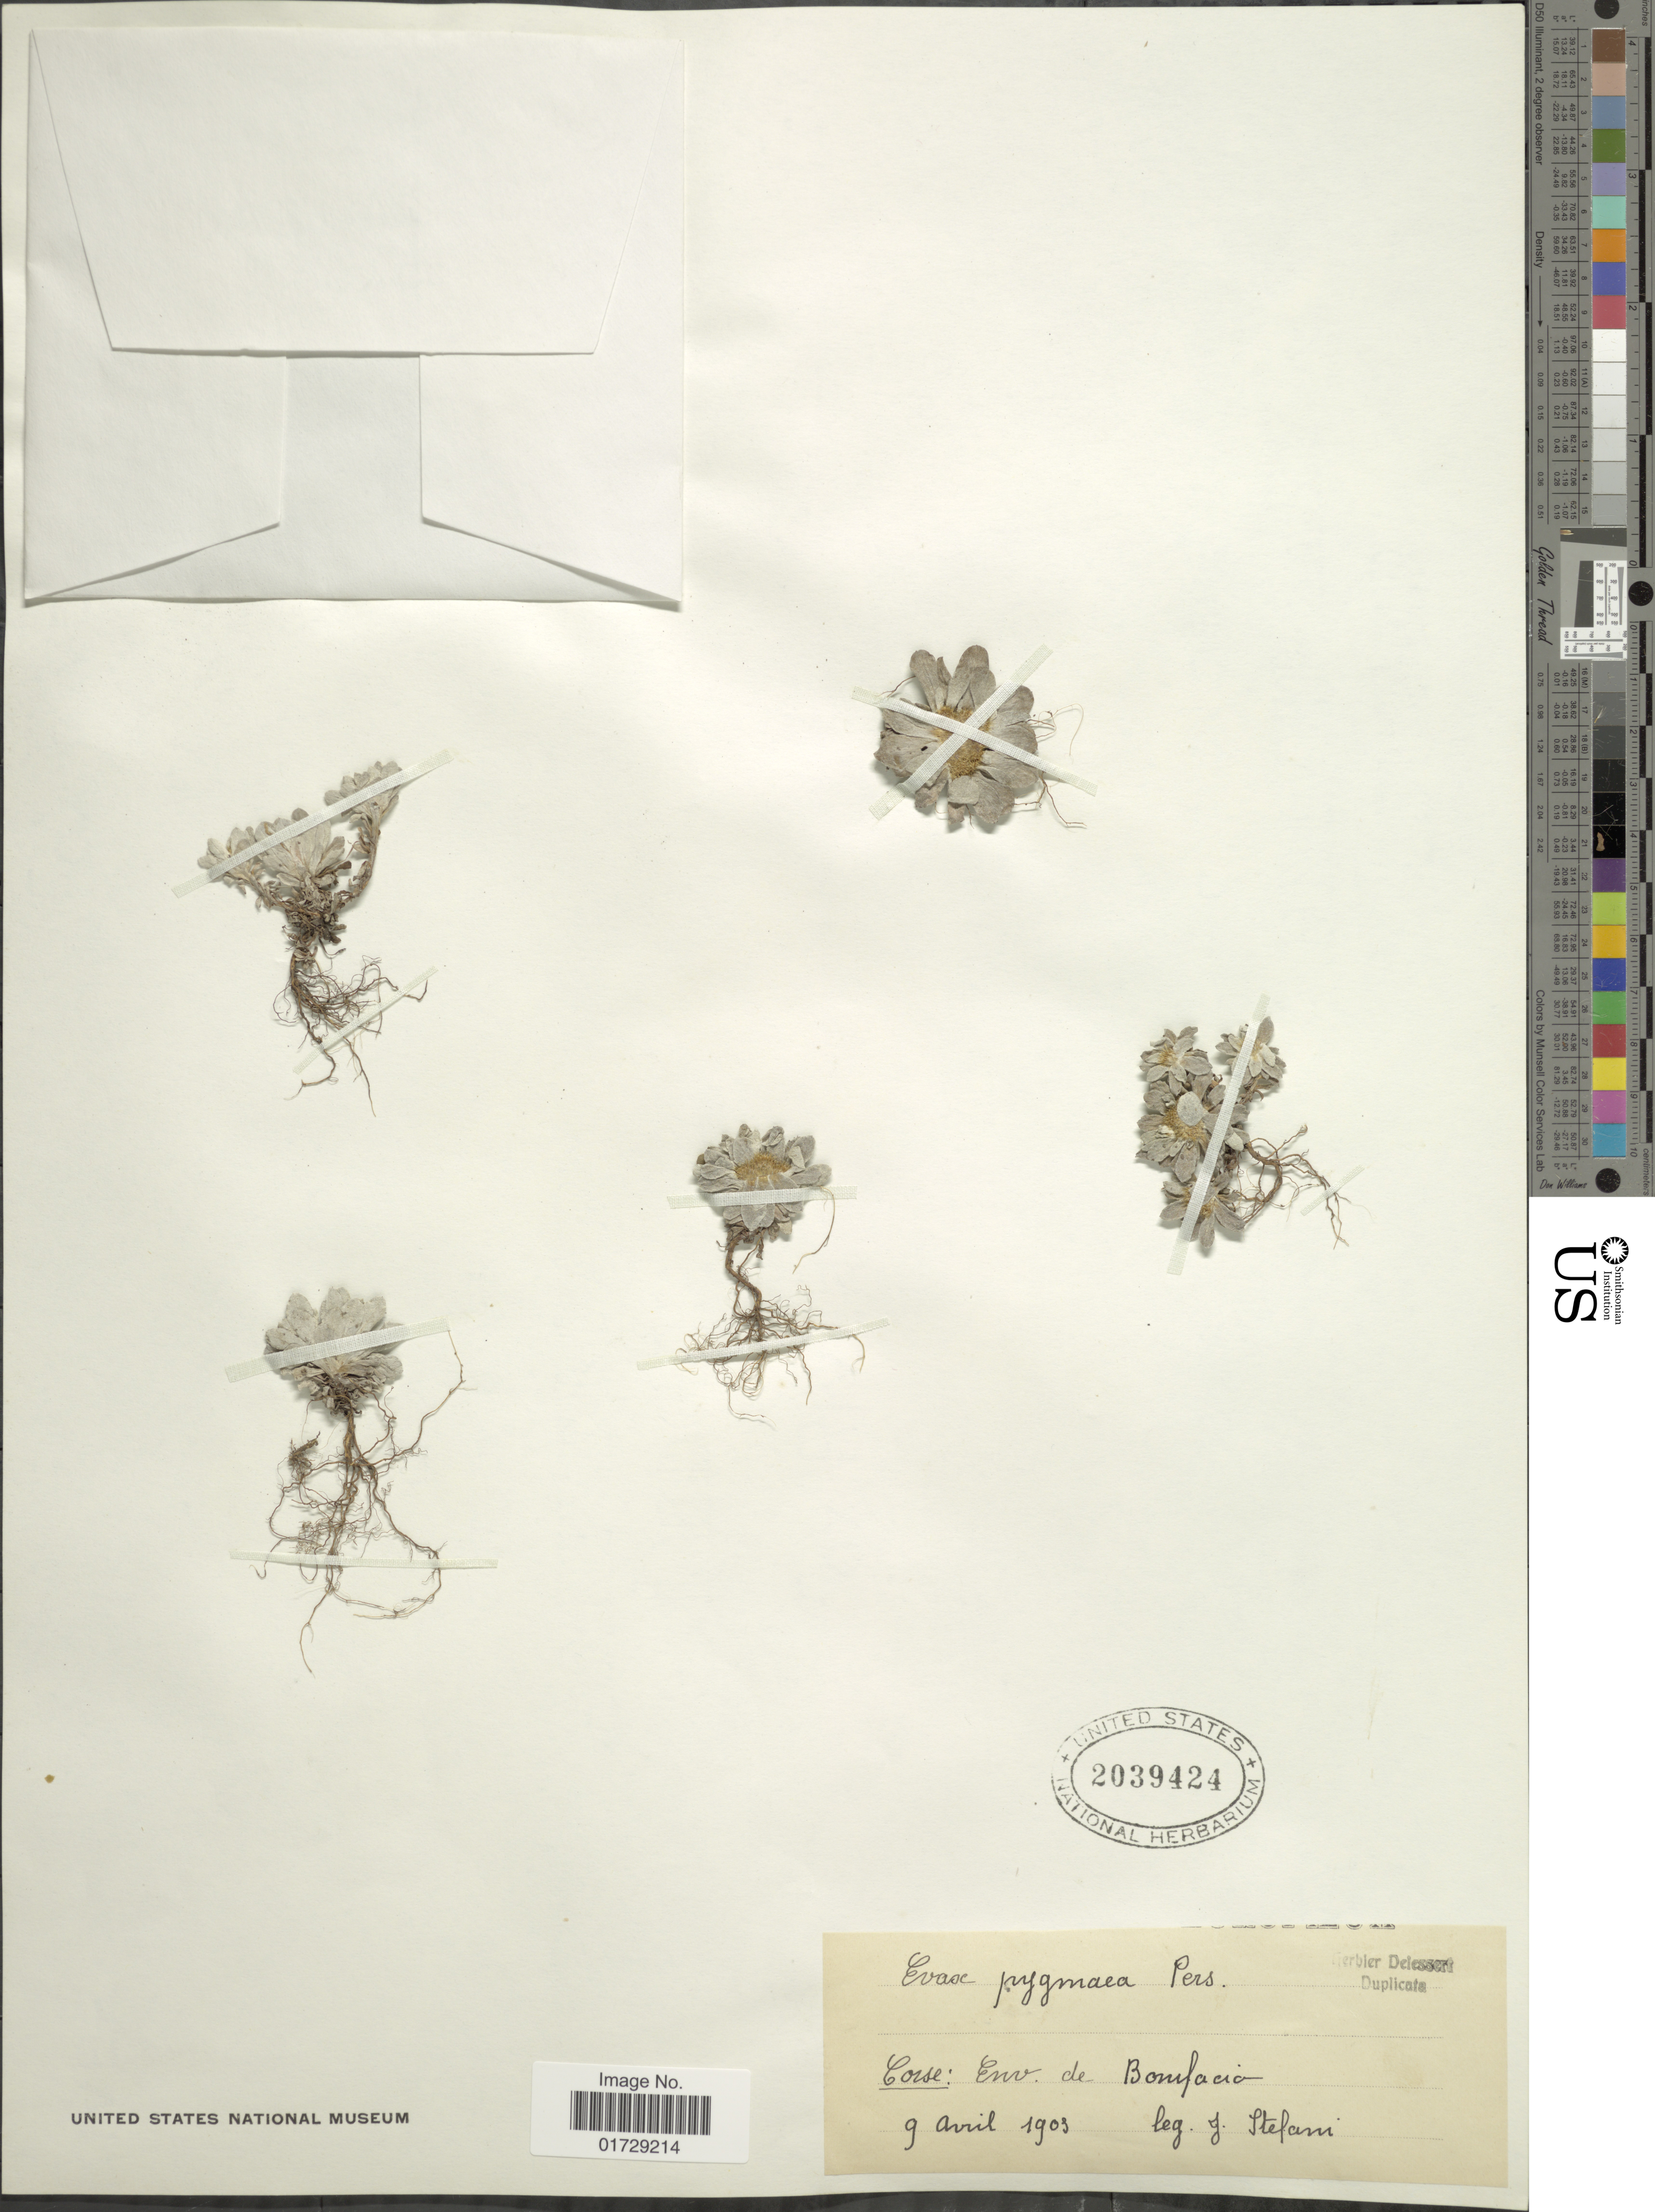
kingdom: Plantae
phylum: Tracheophyta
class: Magnoliopsida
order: Asterales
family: Asteraceae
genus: Evax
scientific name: Evax pygmaea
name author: (L.) Brot.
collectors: J. Stefani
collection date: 1903-04-09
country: France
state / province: Corsica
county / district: Corse-du-Sud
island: Corse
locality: Corse: Env de Bonifacio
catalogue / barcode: US 2039424